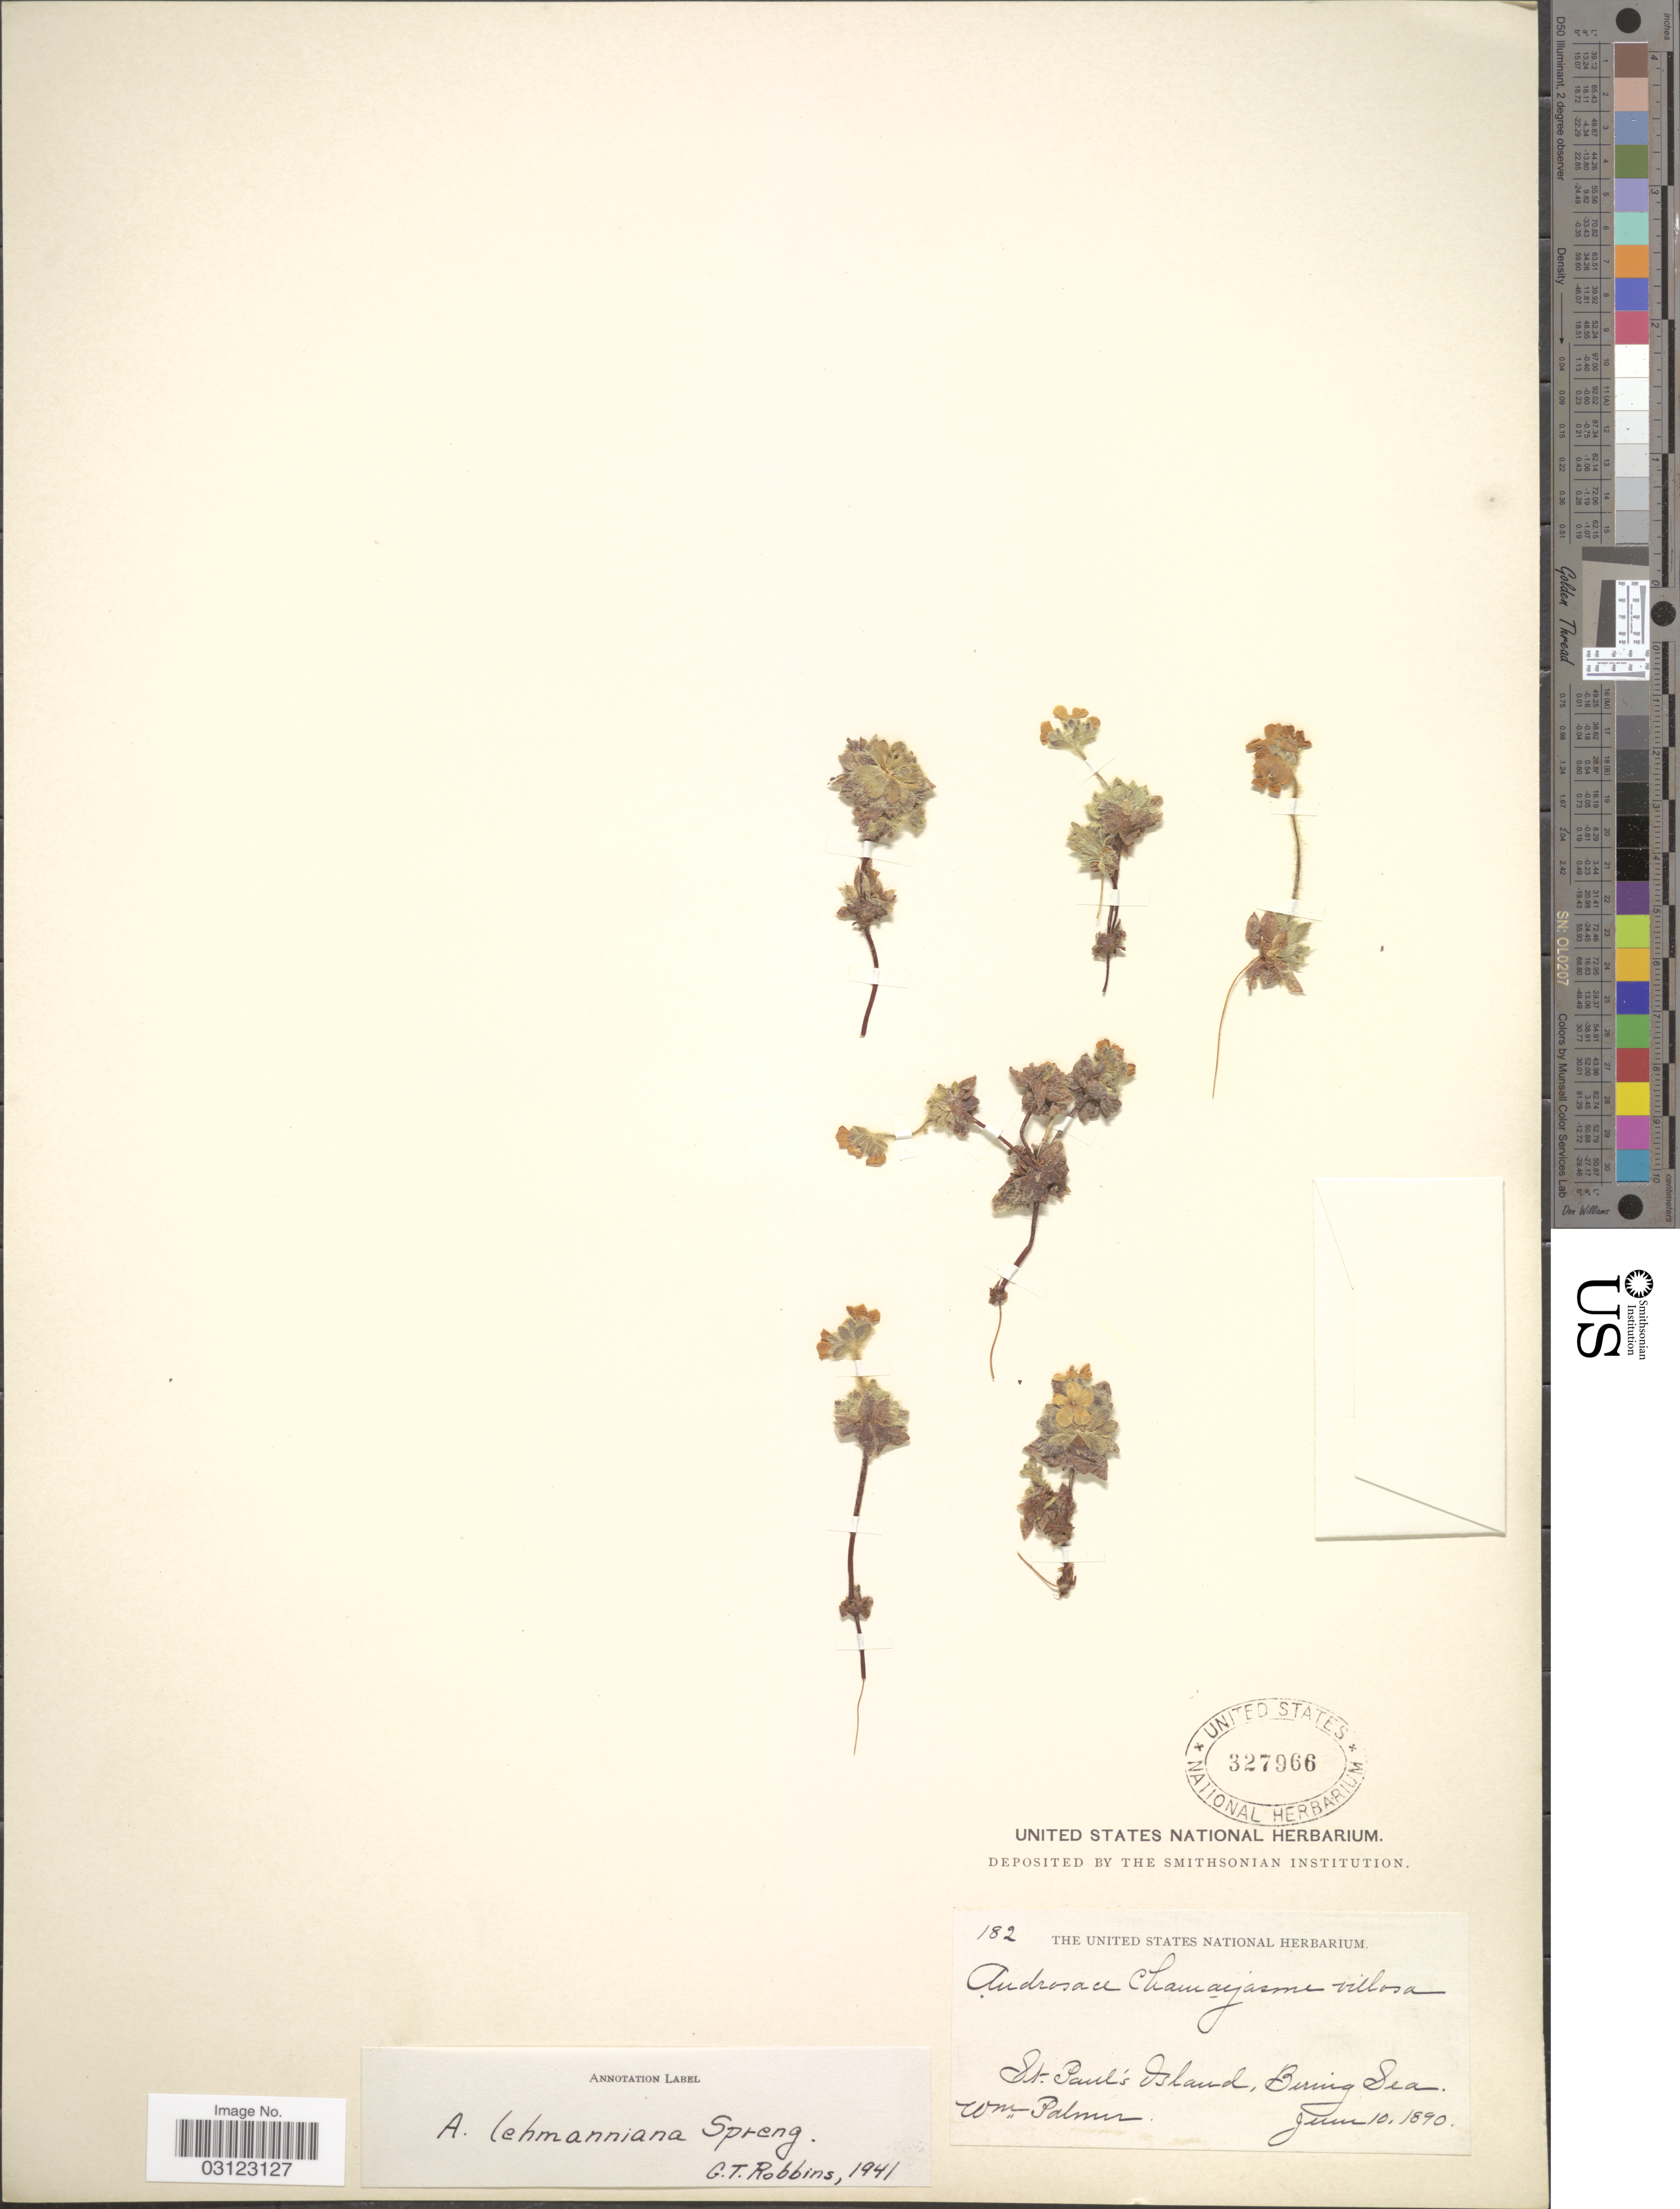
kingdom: Plantae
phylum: Tracheophyta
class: Magnoliopsida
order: Ericales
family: Primulaceae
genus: Androsace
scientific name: Androsace lehmanniana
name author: Spreng.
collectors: W. Palmer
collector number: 182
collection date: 1890-06-10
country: United States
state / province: Alaska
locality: St. Paul's Island, Bering Sea.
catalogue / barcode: US 327966